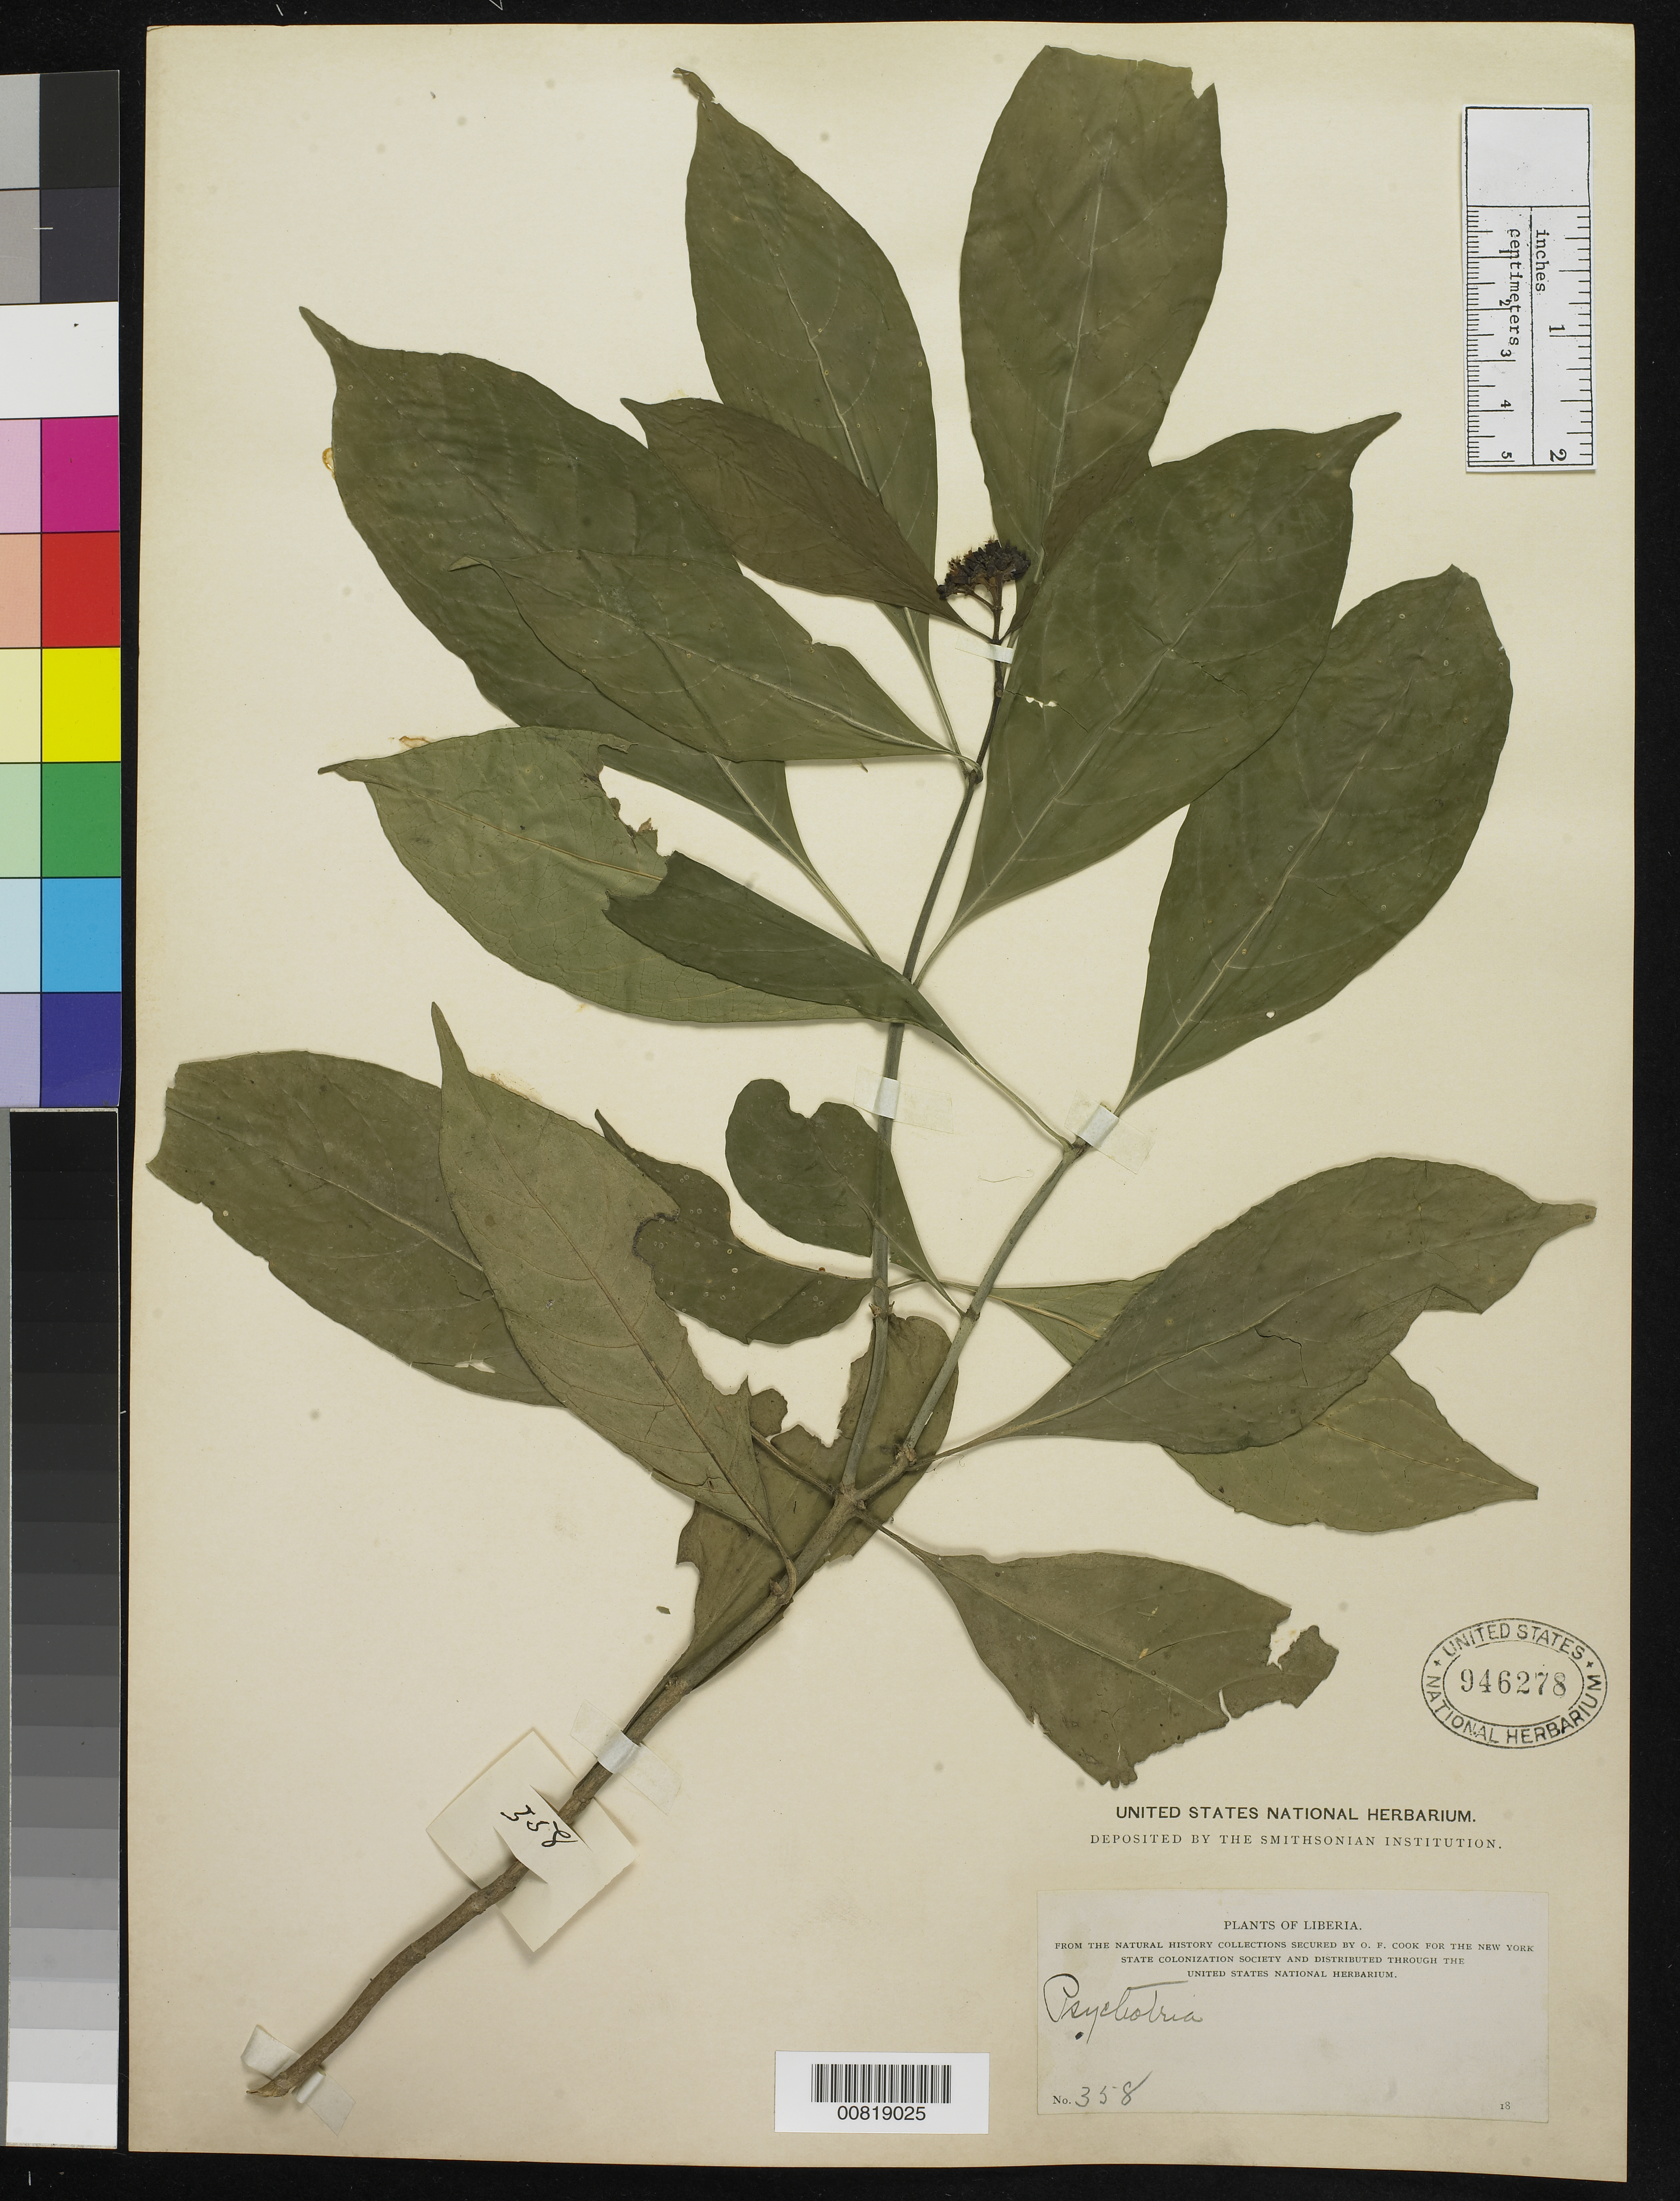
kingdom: Plantae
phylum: Tracheophyta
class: Magnoliopsida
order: Gentianales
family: Rubiaceae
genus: Psychotria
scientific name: Psychotria sp.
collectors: O. F. Cook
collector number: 358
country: Liberia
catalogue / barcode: US 946278